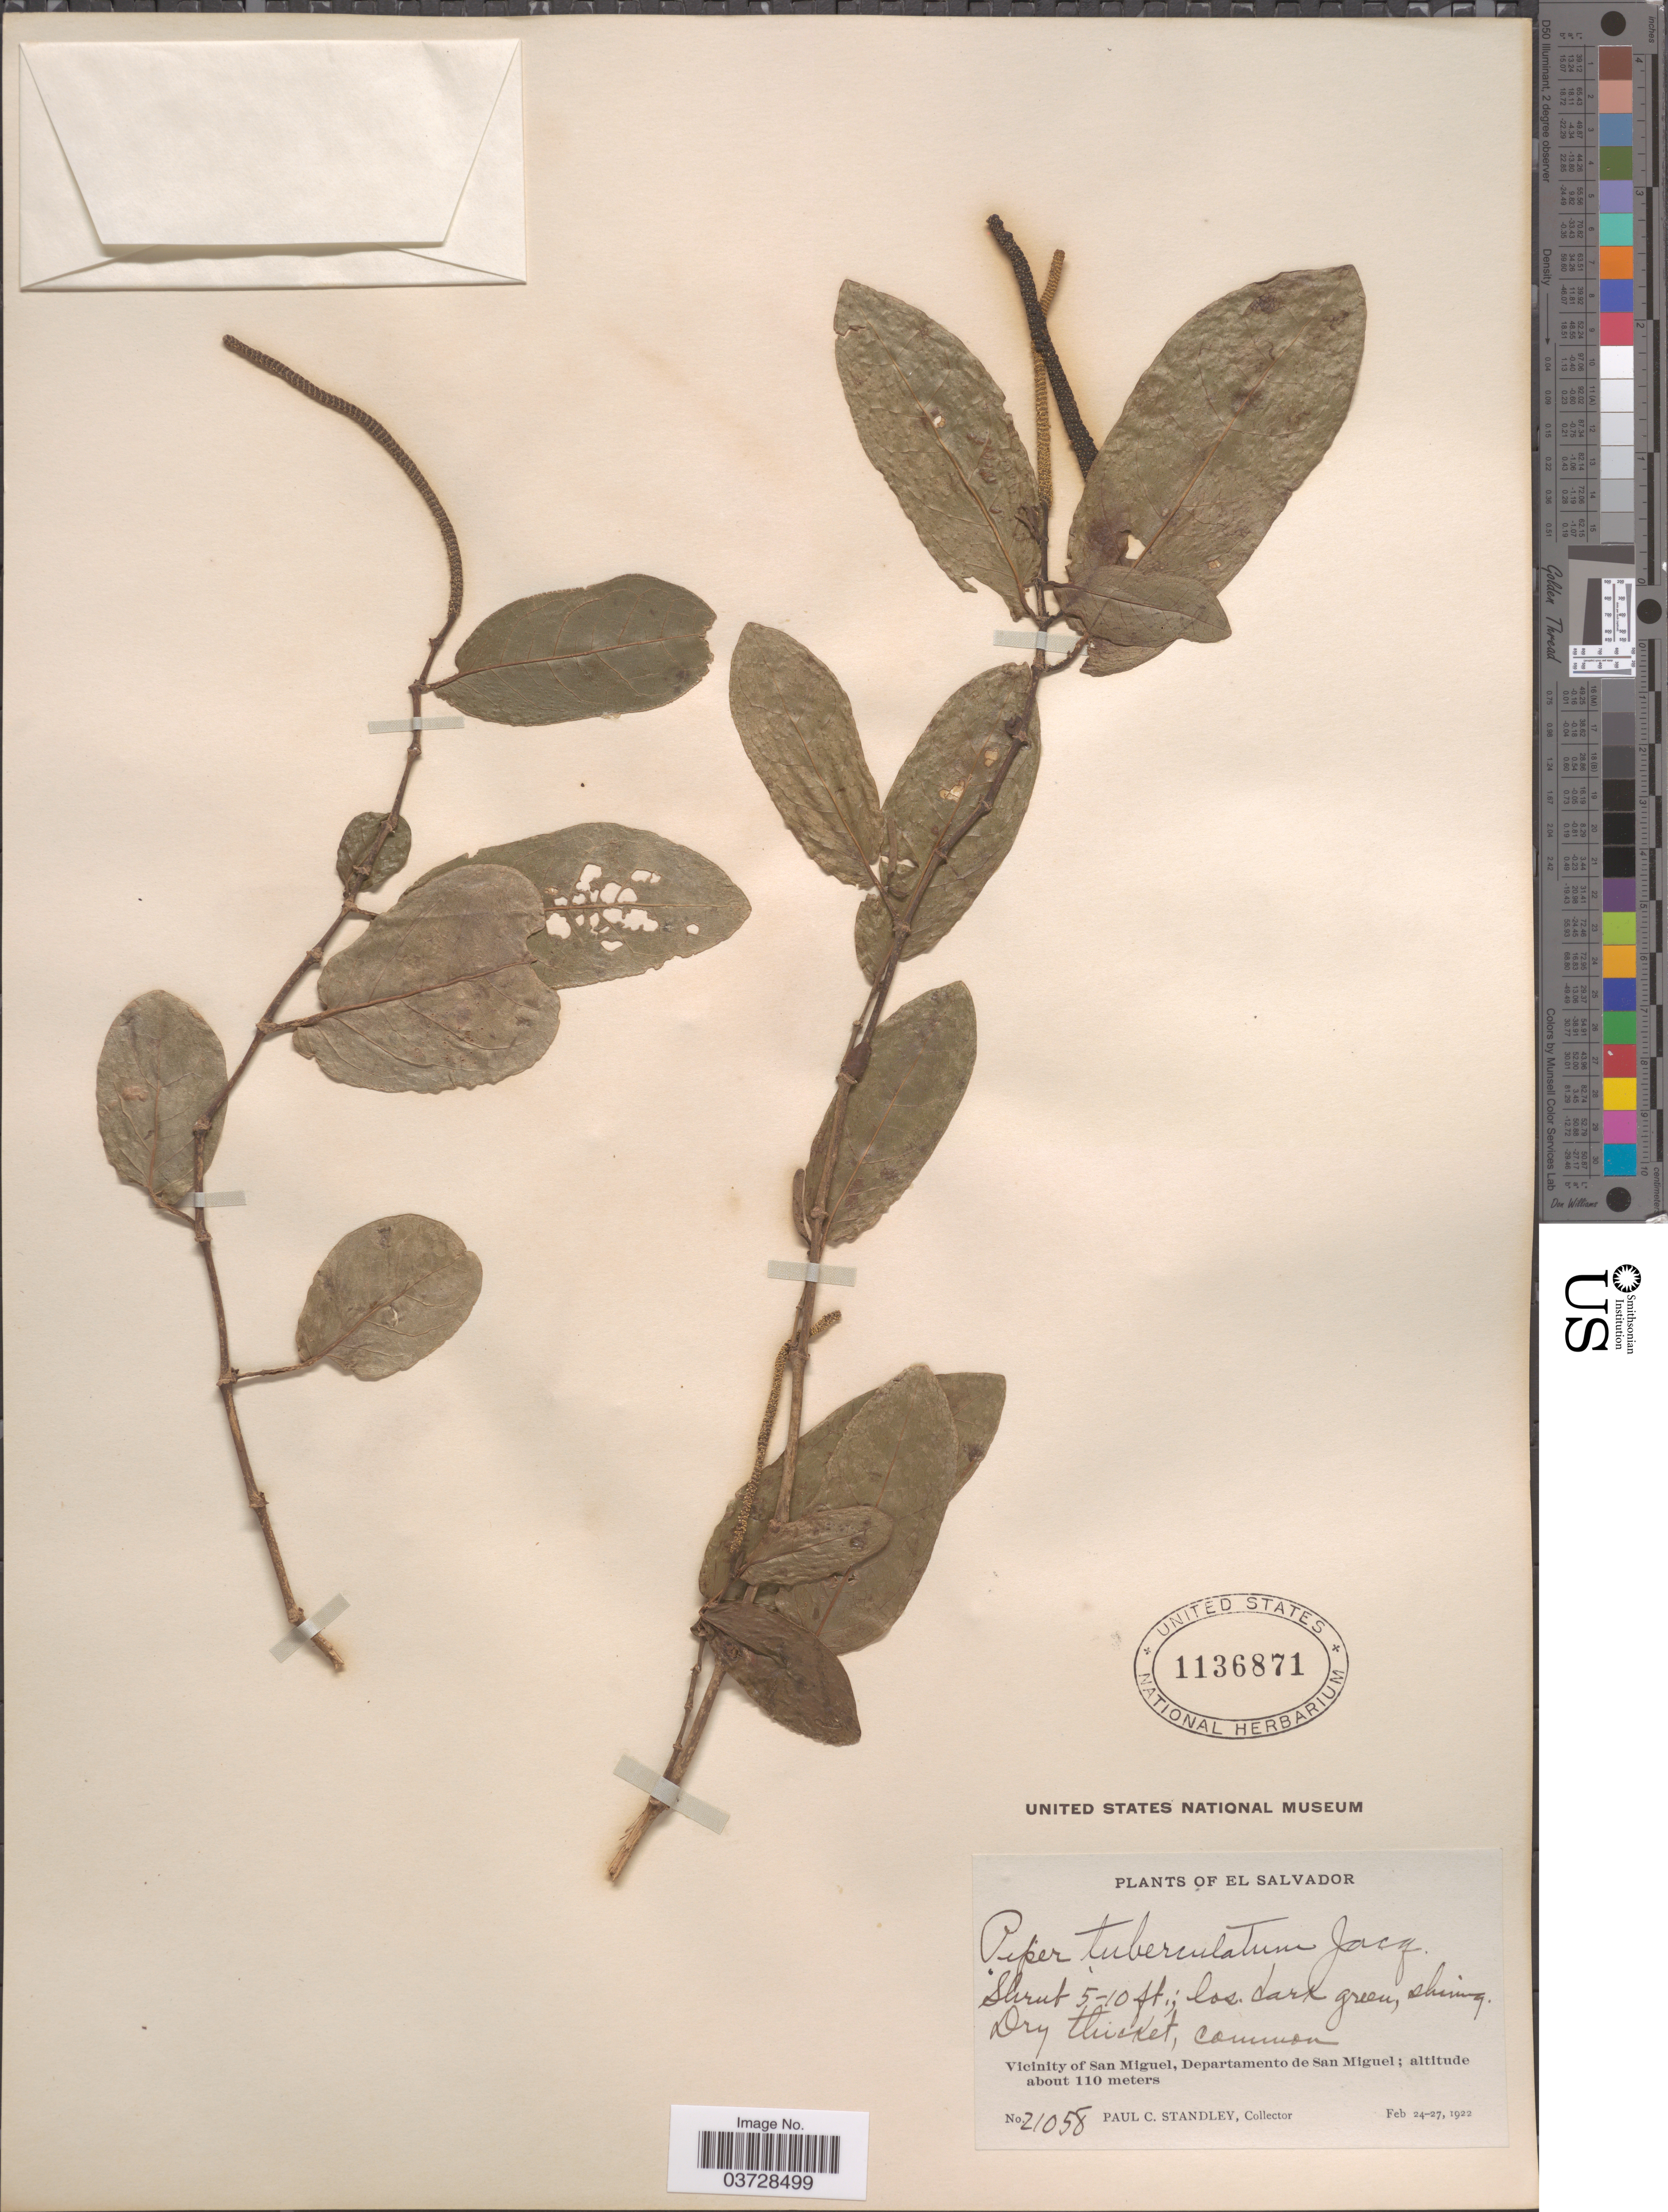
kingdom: Plantae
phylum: Tracheophyta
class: Magnoliopsida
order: Piperales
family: Piperaceae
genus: Piper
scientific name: Piper tuberculatum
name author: Jacq.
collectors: P. C. Standley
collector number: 21058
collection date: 1922-02-24/1922-02-27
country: El Salvador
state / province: San Miguel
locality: Vicinity of San Miguel, Departamento de San Miguel.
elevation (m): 110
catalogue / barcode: US 1136871